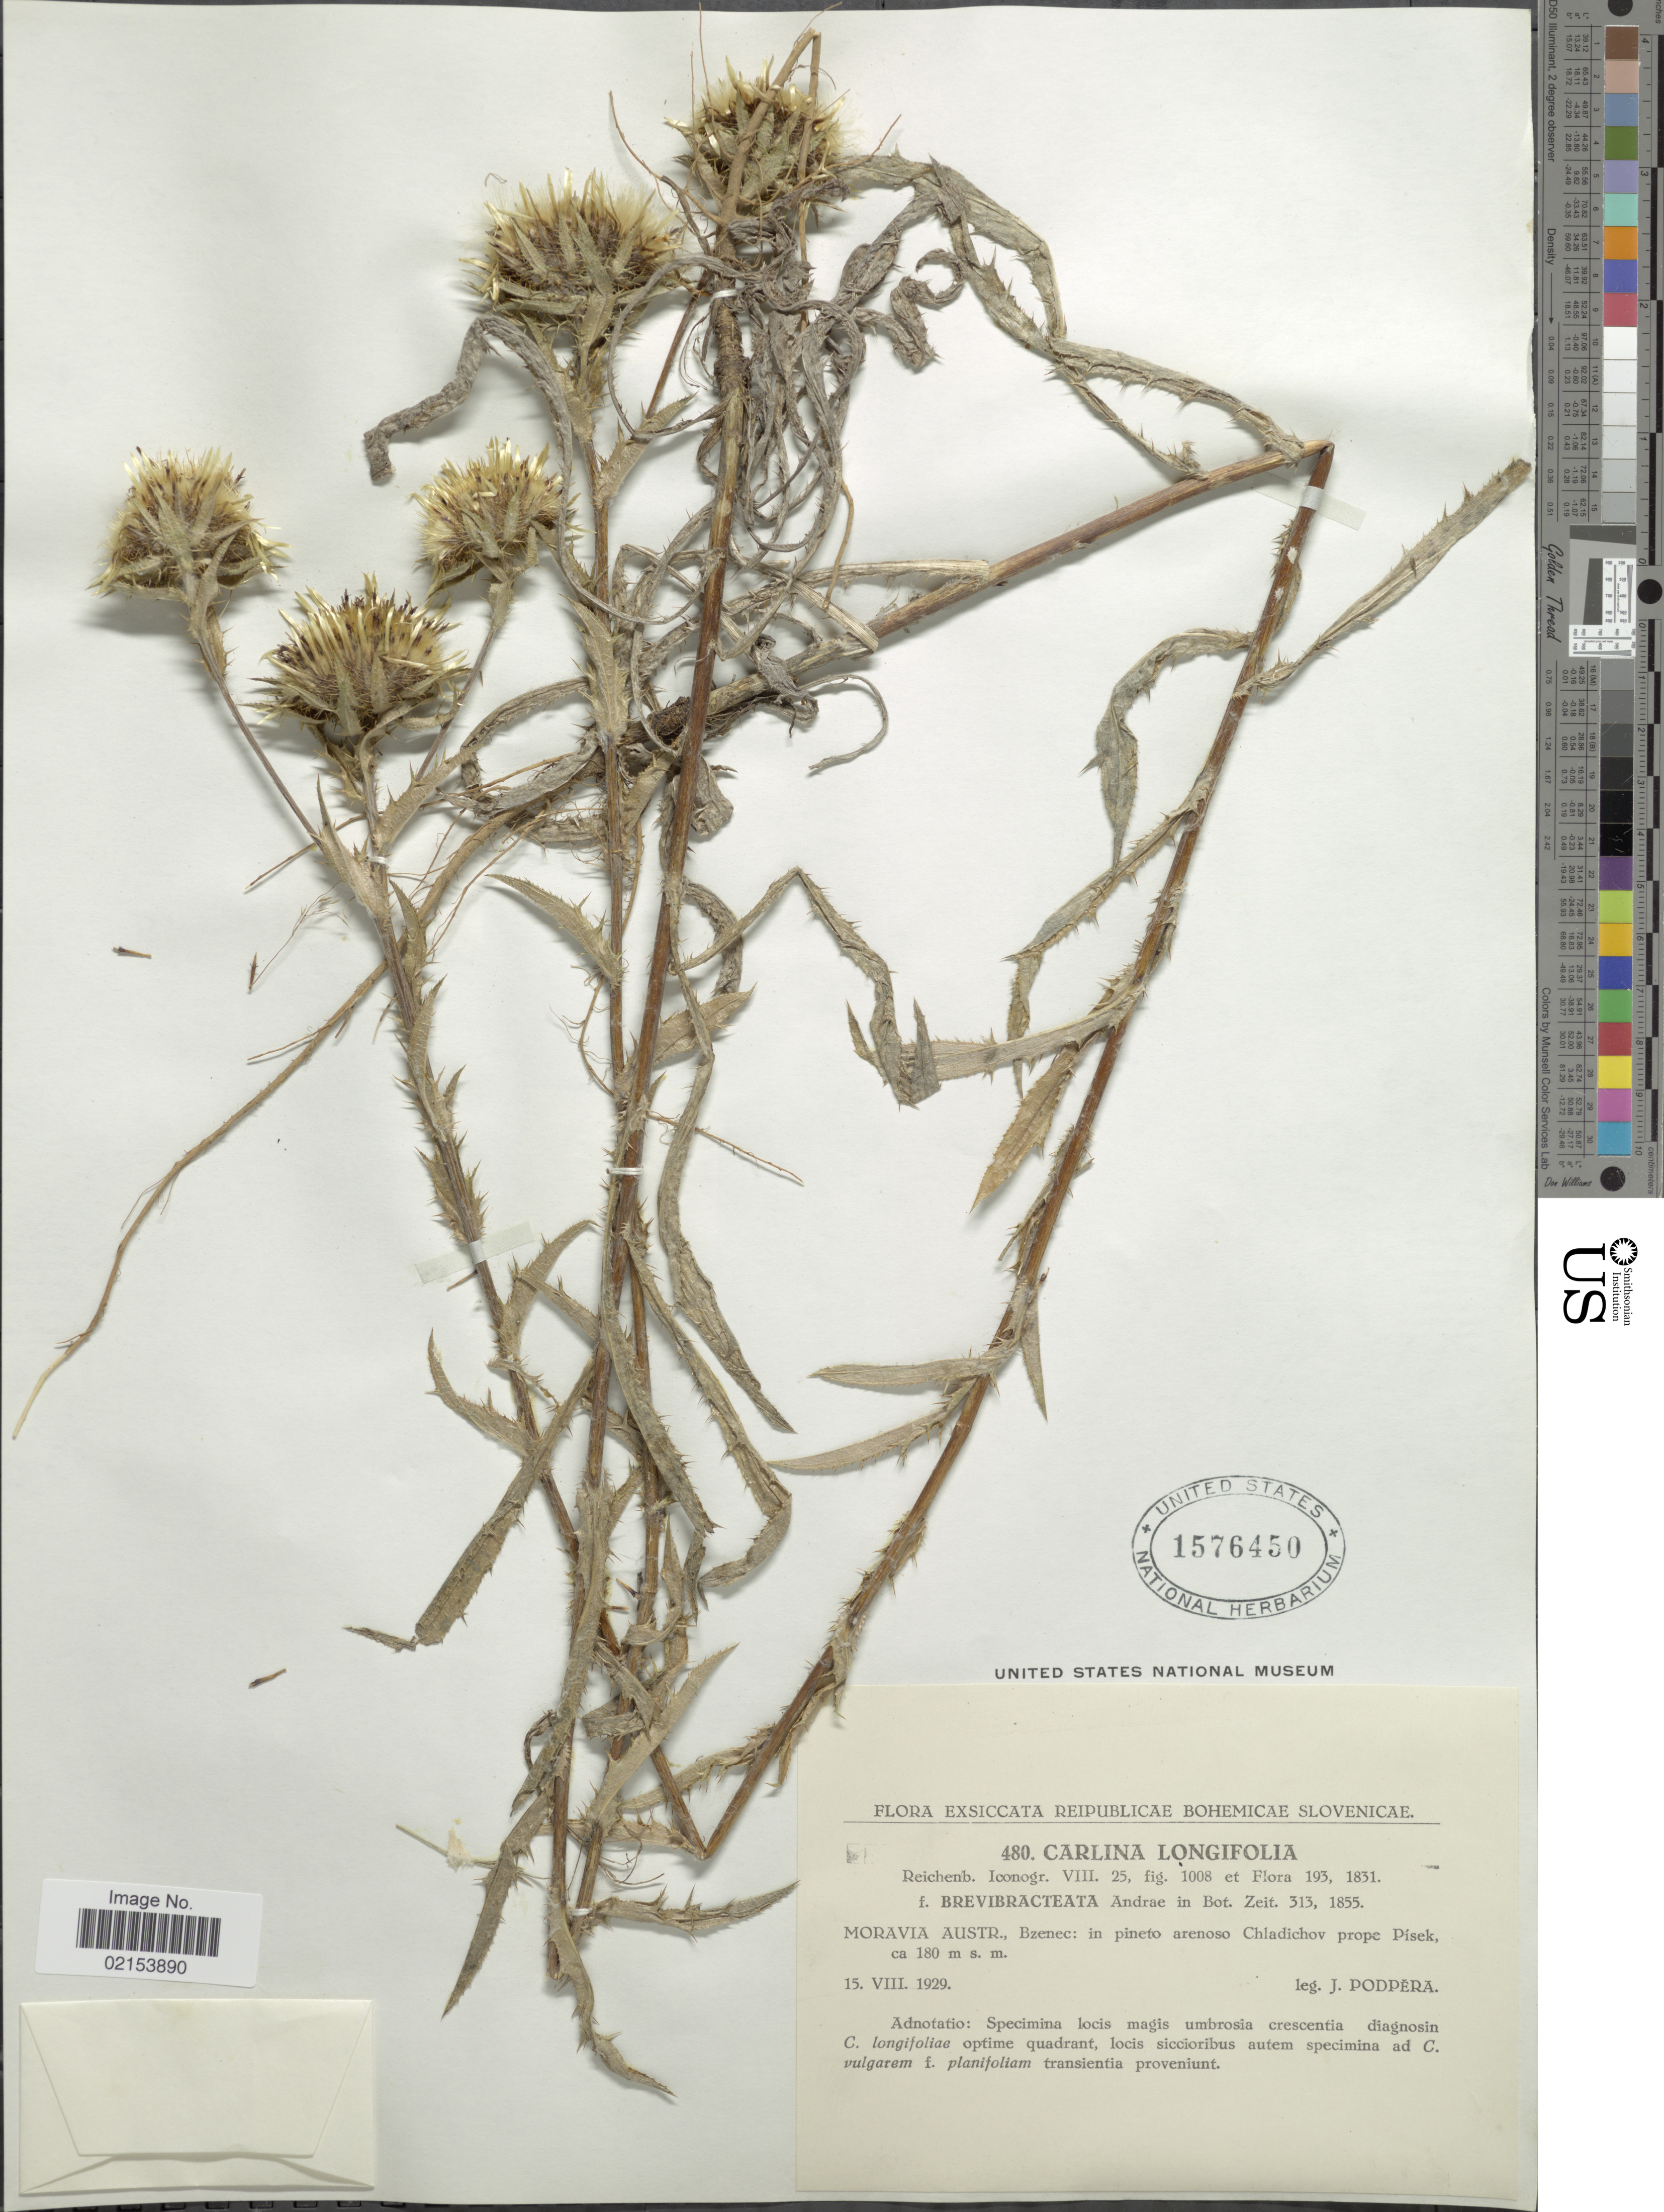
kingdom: Plantae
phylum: Tracheophyta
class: Magnoliopsida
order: Asterales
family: Asteraceae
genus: Carlina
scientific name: Carlina biebersteinii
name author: Bernh. ex Hornem.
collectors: J. Podpera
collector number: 480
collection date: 1929-08-15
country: Czechia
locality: Moravia austr.: Bzenec: in pineto arenoso Chladichov prope Pisek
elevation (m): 180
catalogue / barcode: US 1576450